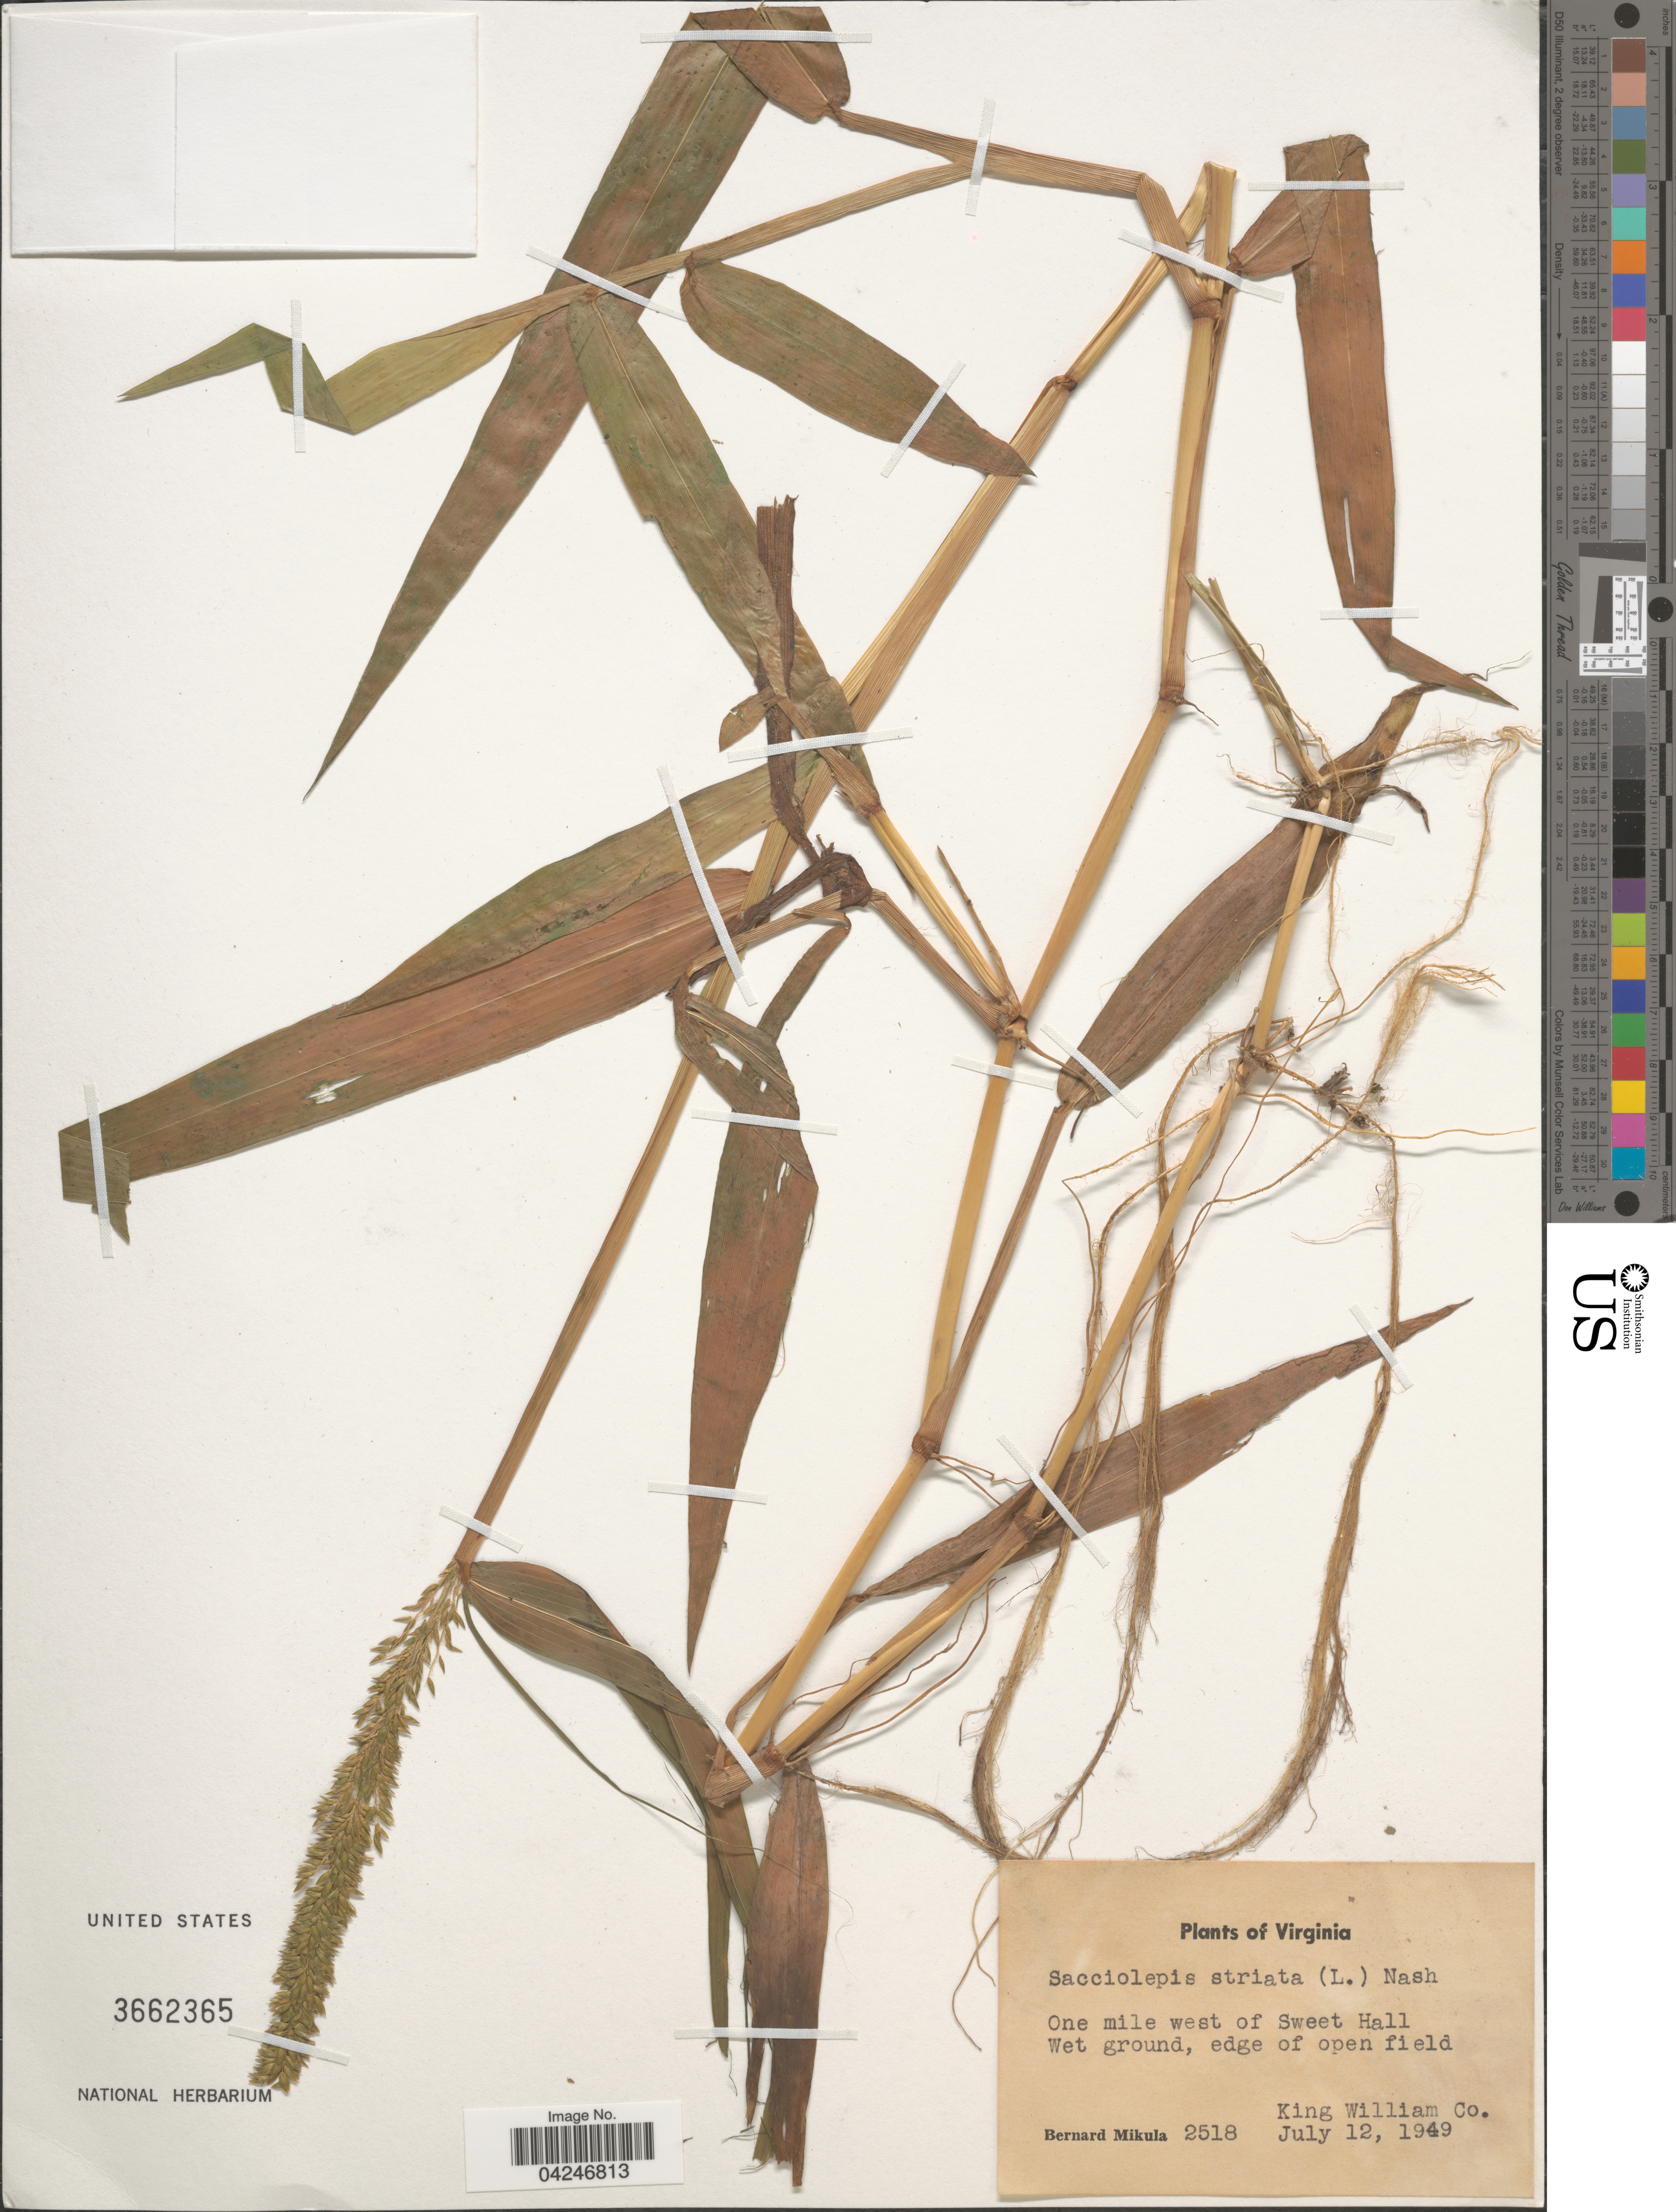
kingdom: Plantae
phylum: Tracheophyta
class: Liliopsida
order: Poales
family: Poaceae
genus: Sacciolepis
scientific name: Sacciolepis striata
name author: (L.) Nash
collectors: B. Mikula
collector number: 2518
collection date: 1949-07-12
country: United States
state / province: Virginia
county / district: King William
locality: One mile W of Sweet Hall.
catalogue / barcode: US 3662365